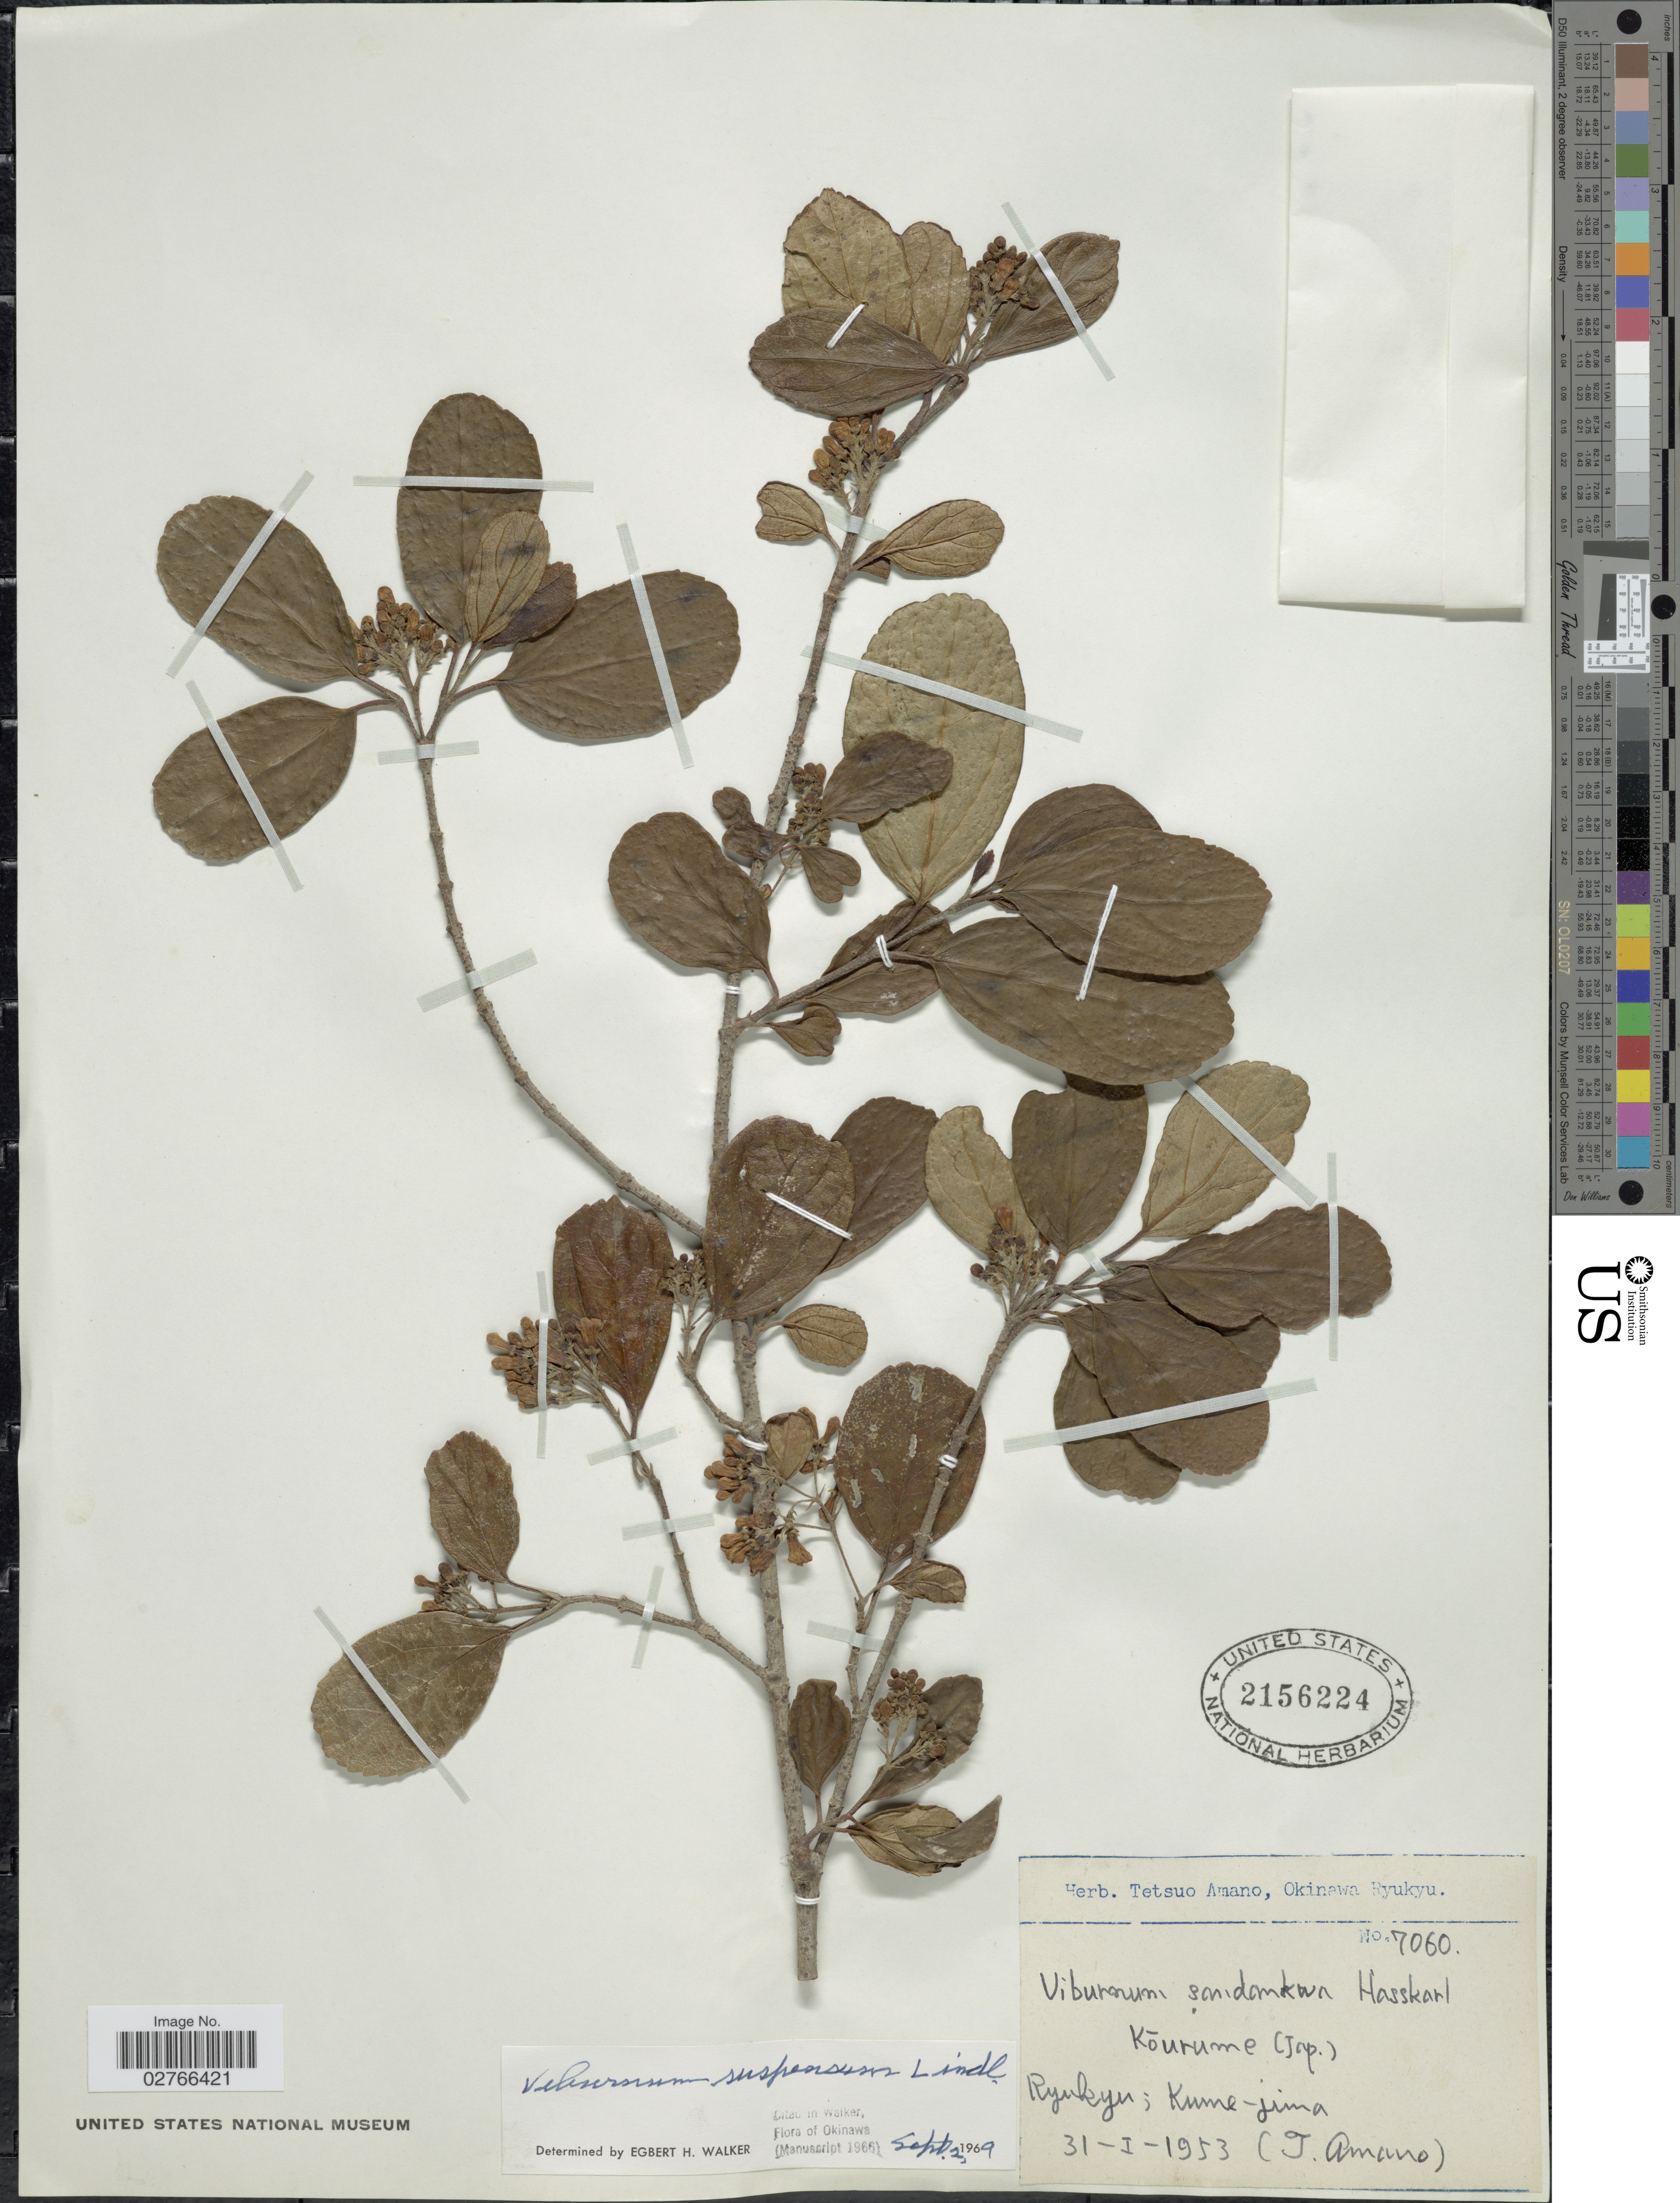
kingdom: Plantae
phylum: Tracheophyta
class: Magnoliopsida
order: Dipsacales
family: Viburnaceae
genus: Viburnum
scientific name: Viburnum suspensum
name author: Lindl.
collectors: T. Amano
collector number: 7060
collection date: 1953-01-31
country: Japan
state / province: Okinawa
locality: Ryukyu; Kume-jima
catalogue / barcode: US 2156224